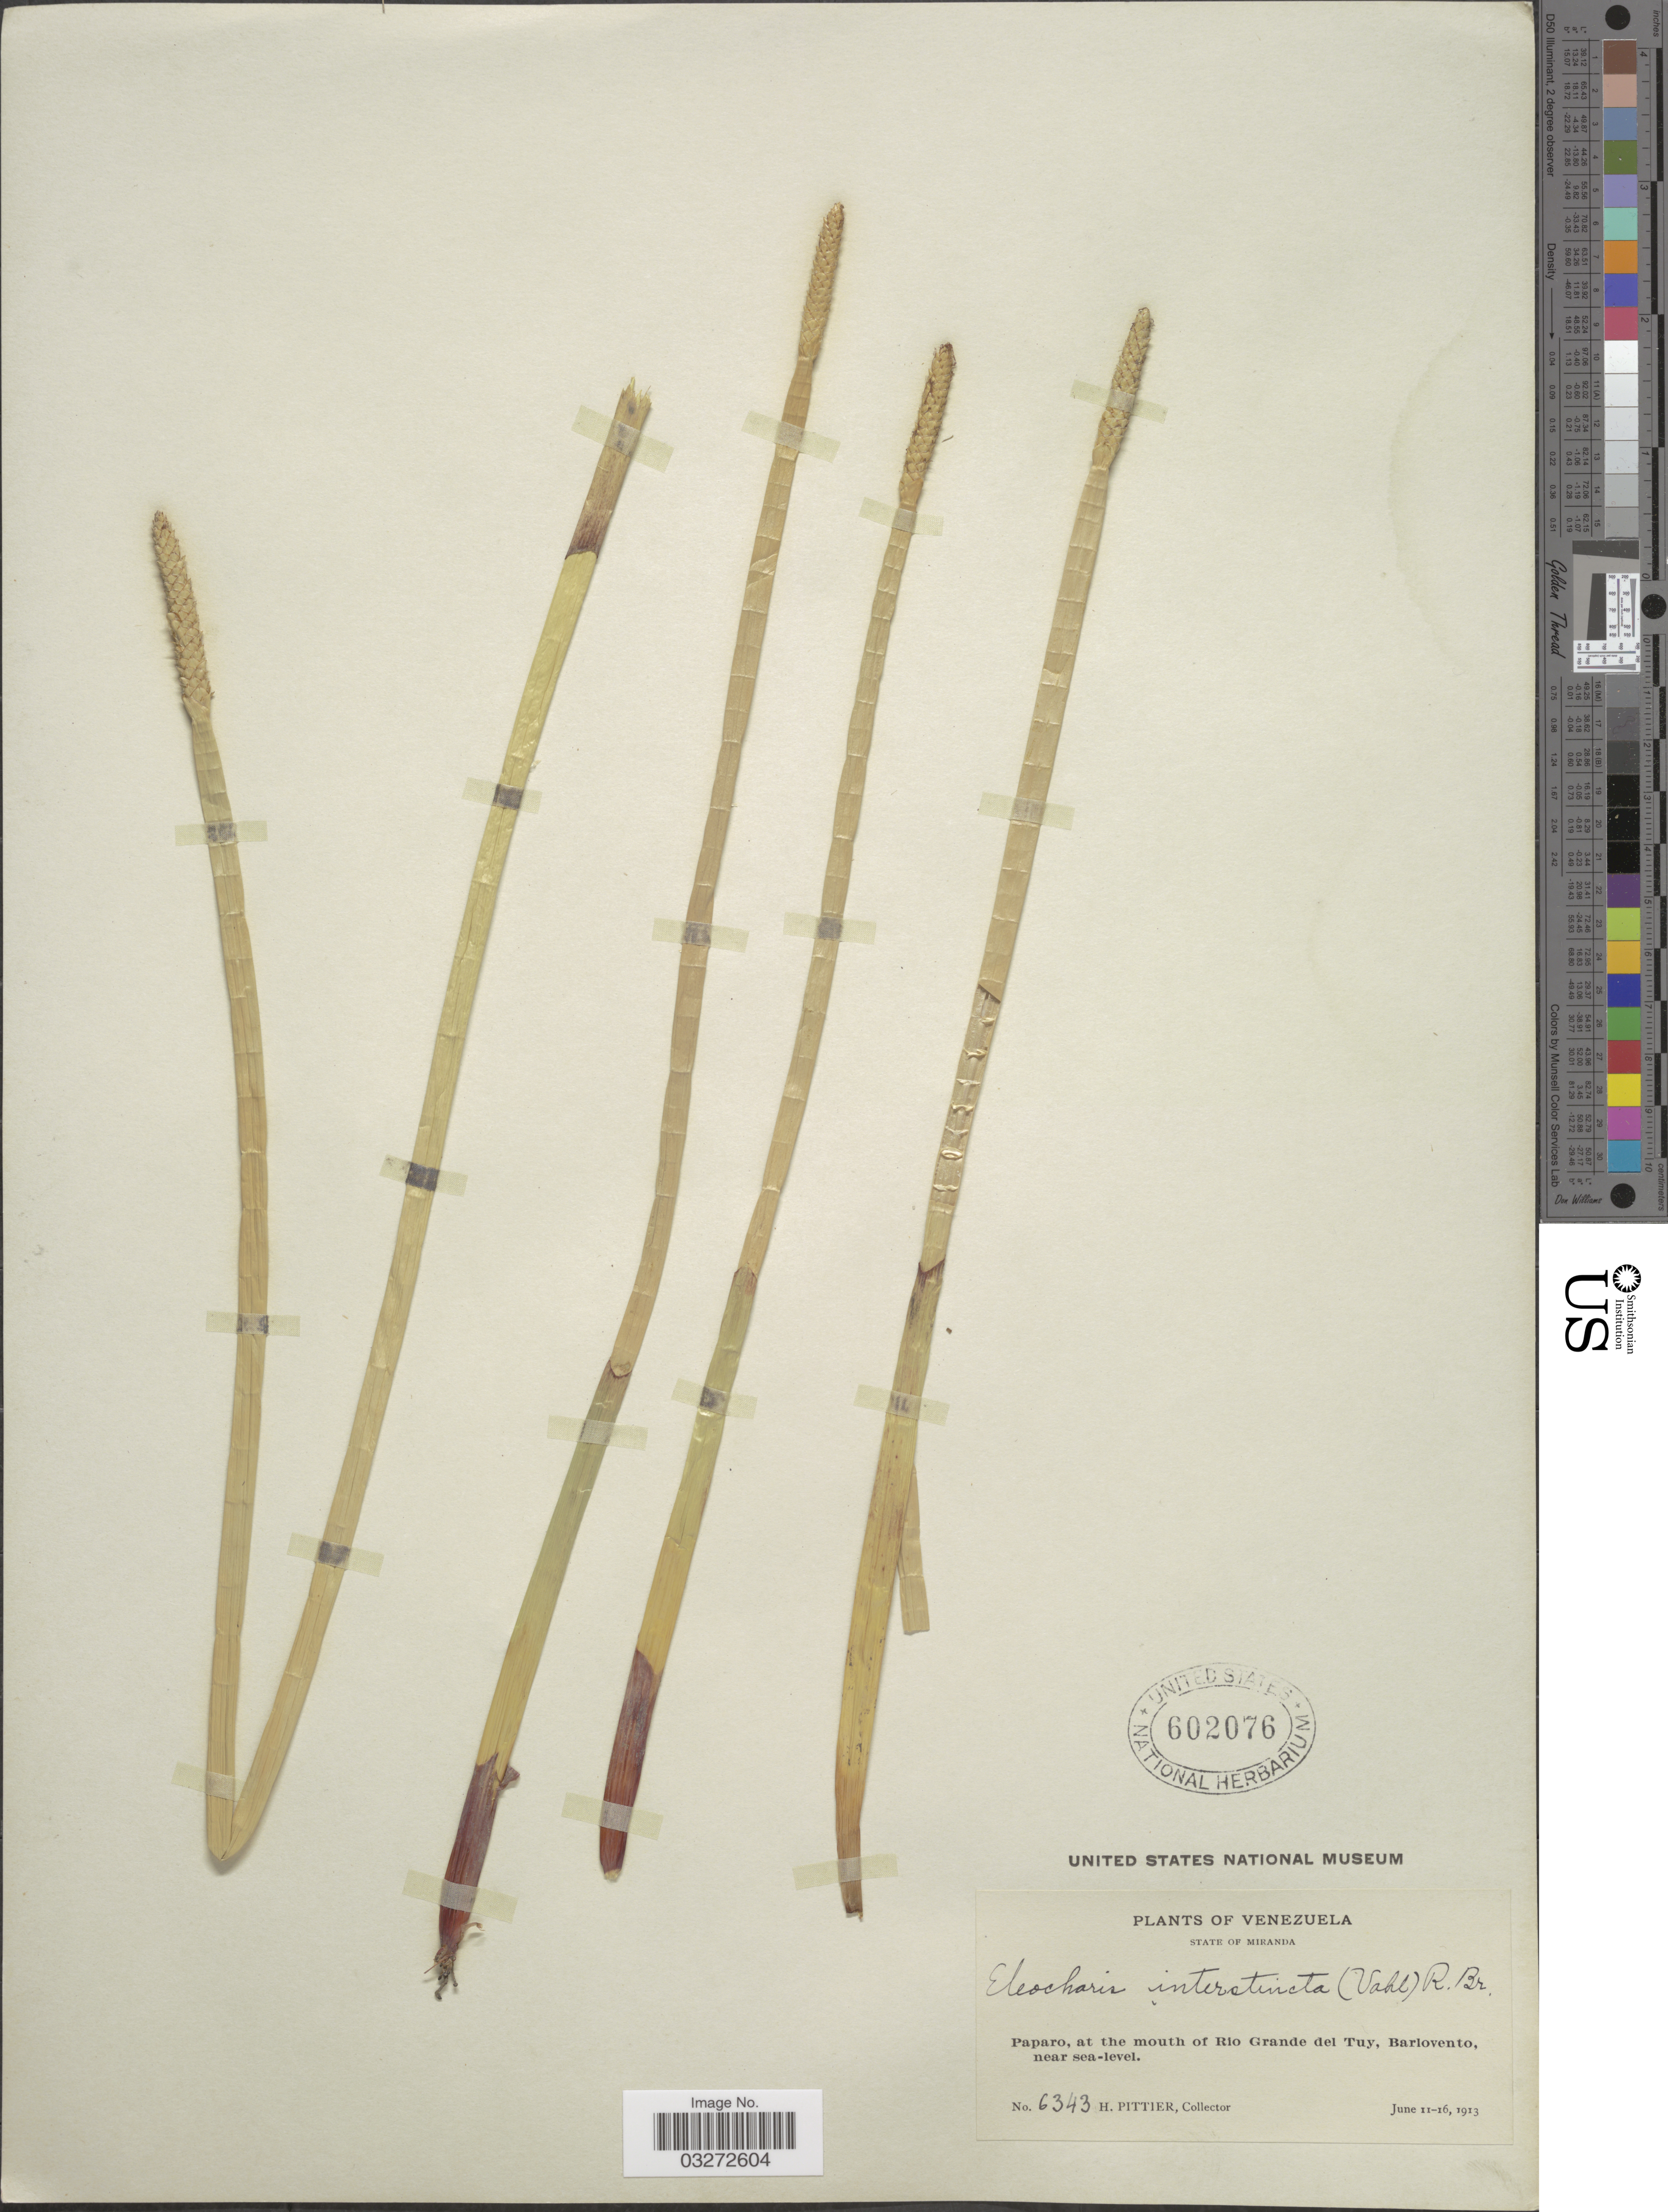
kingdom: Plantae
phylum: Tracheophyta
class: Liliopsida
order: Poales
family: Cyperaceae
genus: Eleocharis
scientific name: Eleocharis interstincta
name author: (Vahl) Roem. & Schult.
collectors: H. F. Pittier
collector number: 6343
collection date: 1913-06-11/1913-06-16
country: Venezuela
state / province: Miranda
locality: Paparo, at the mouth of Rio Grande del Tuy, Bariovento.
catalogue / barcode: US 602076